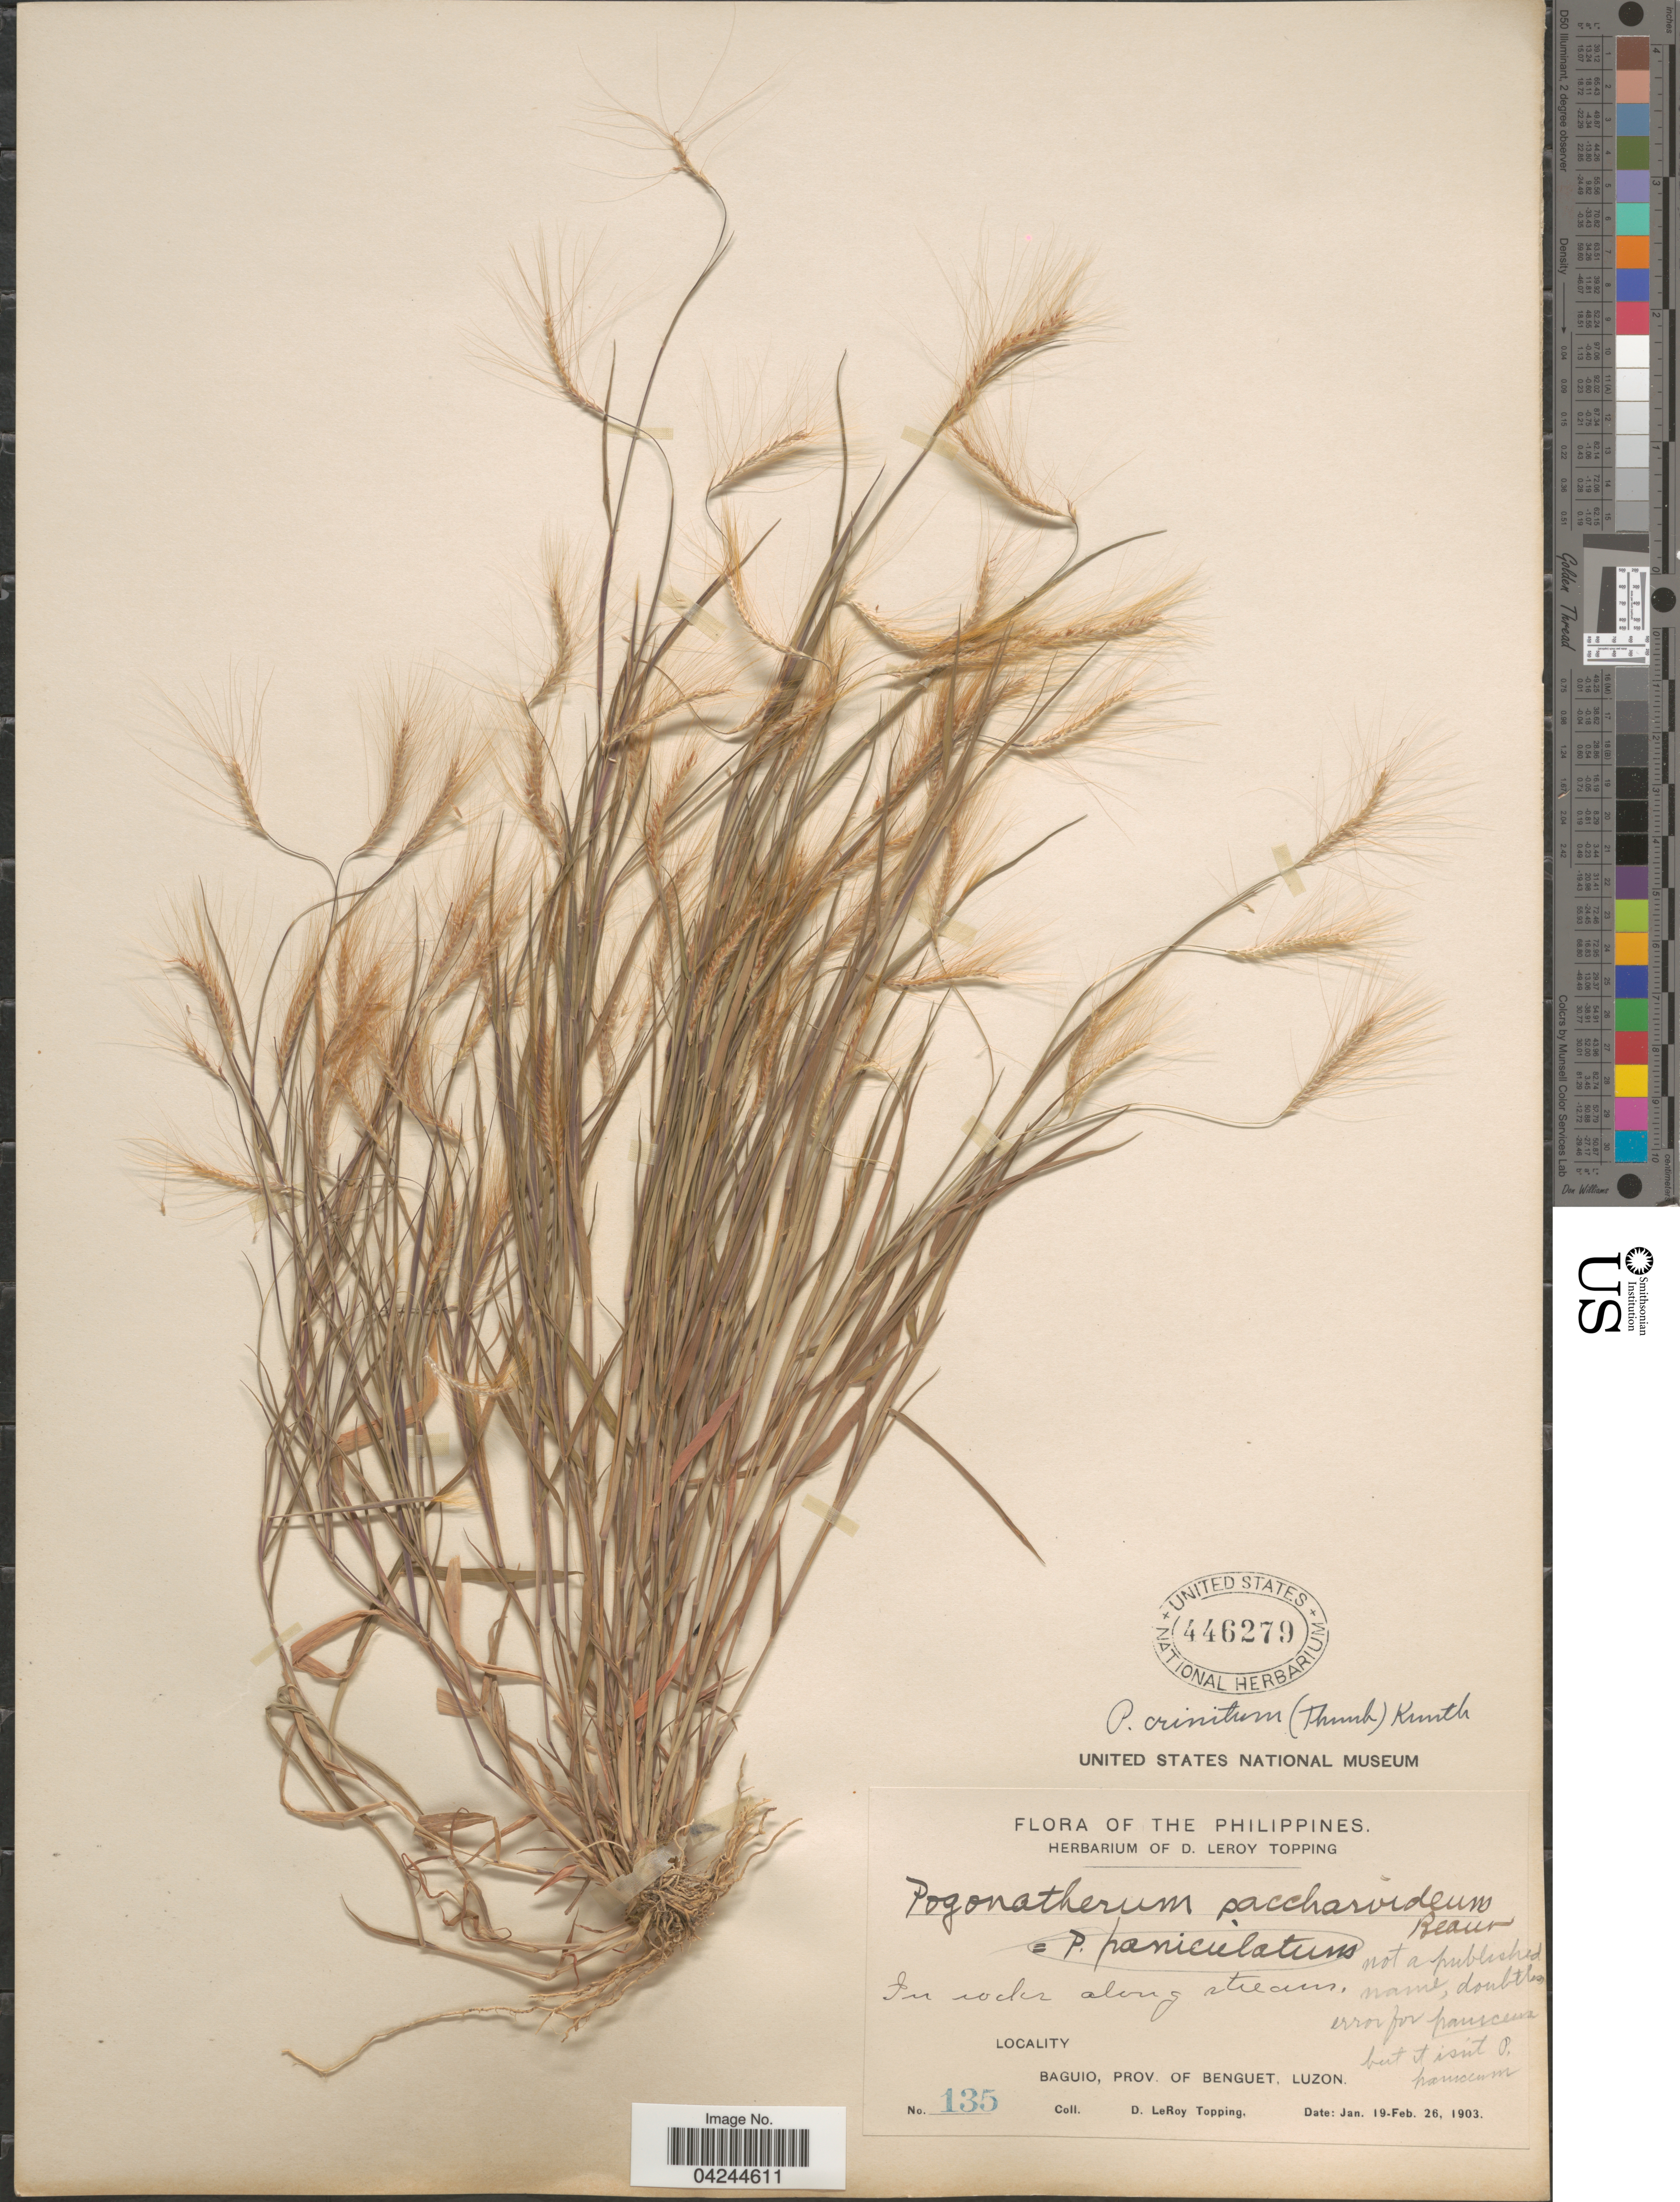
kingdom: Plantae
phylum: Tracheophyta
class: Liliopsida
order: Poales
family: Poaceae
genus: Pogonatherum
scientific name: Pogonatherum crinitum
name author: (Thunb.) Kunth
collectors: D. L. Topping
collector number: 135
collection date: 1903-01-19/1903-02-26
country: Philippines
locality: Baguio, Prov. of Benguet, Luzon.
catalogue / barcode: US 446279